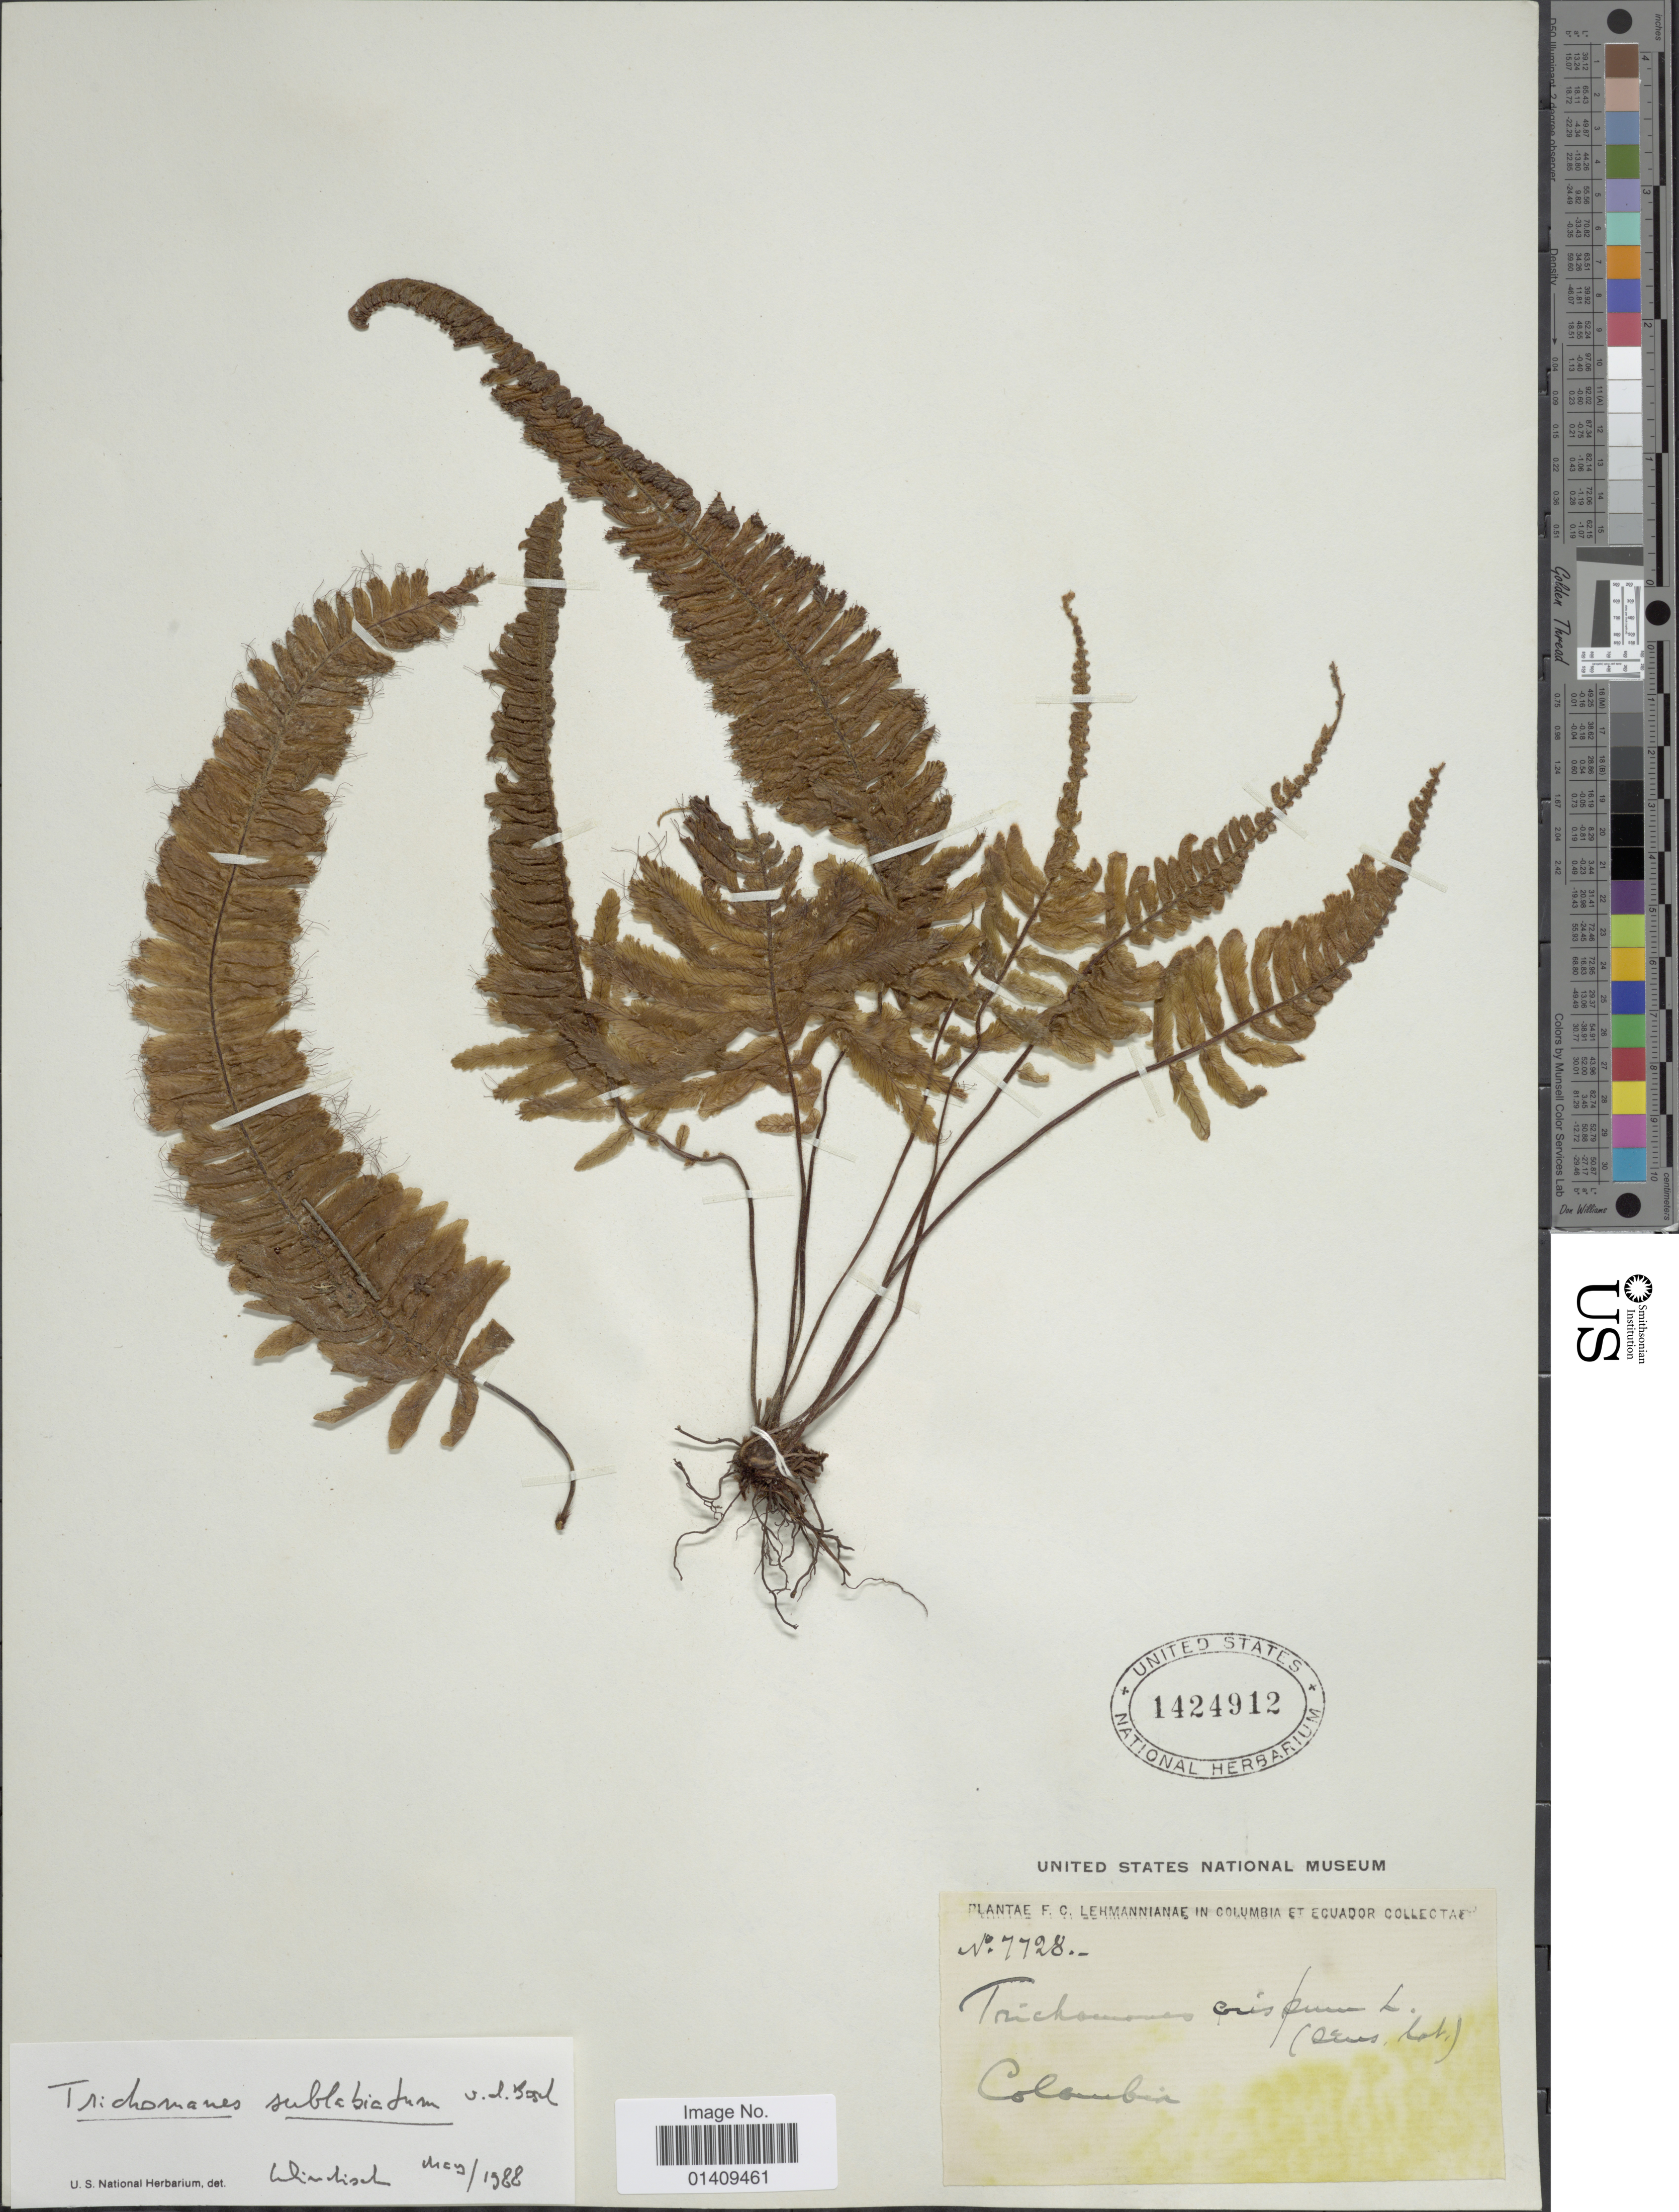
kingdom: Plantae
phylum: Tracheophyta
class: Polypodiopsida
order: Hymenophyllales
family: Hymenophyllaceae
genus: Trichomanes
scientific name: Trichomanes sublabiatum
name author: Bosch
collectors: F. C. Lehmann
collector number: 7728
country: Colombia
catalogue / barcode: US 1424912